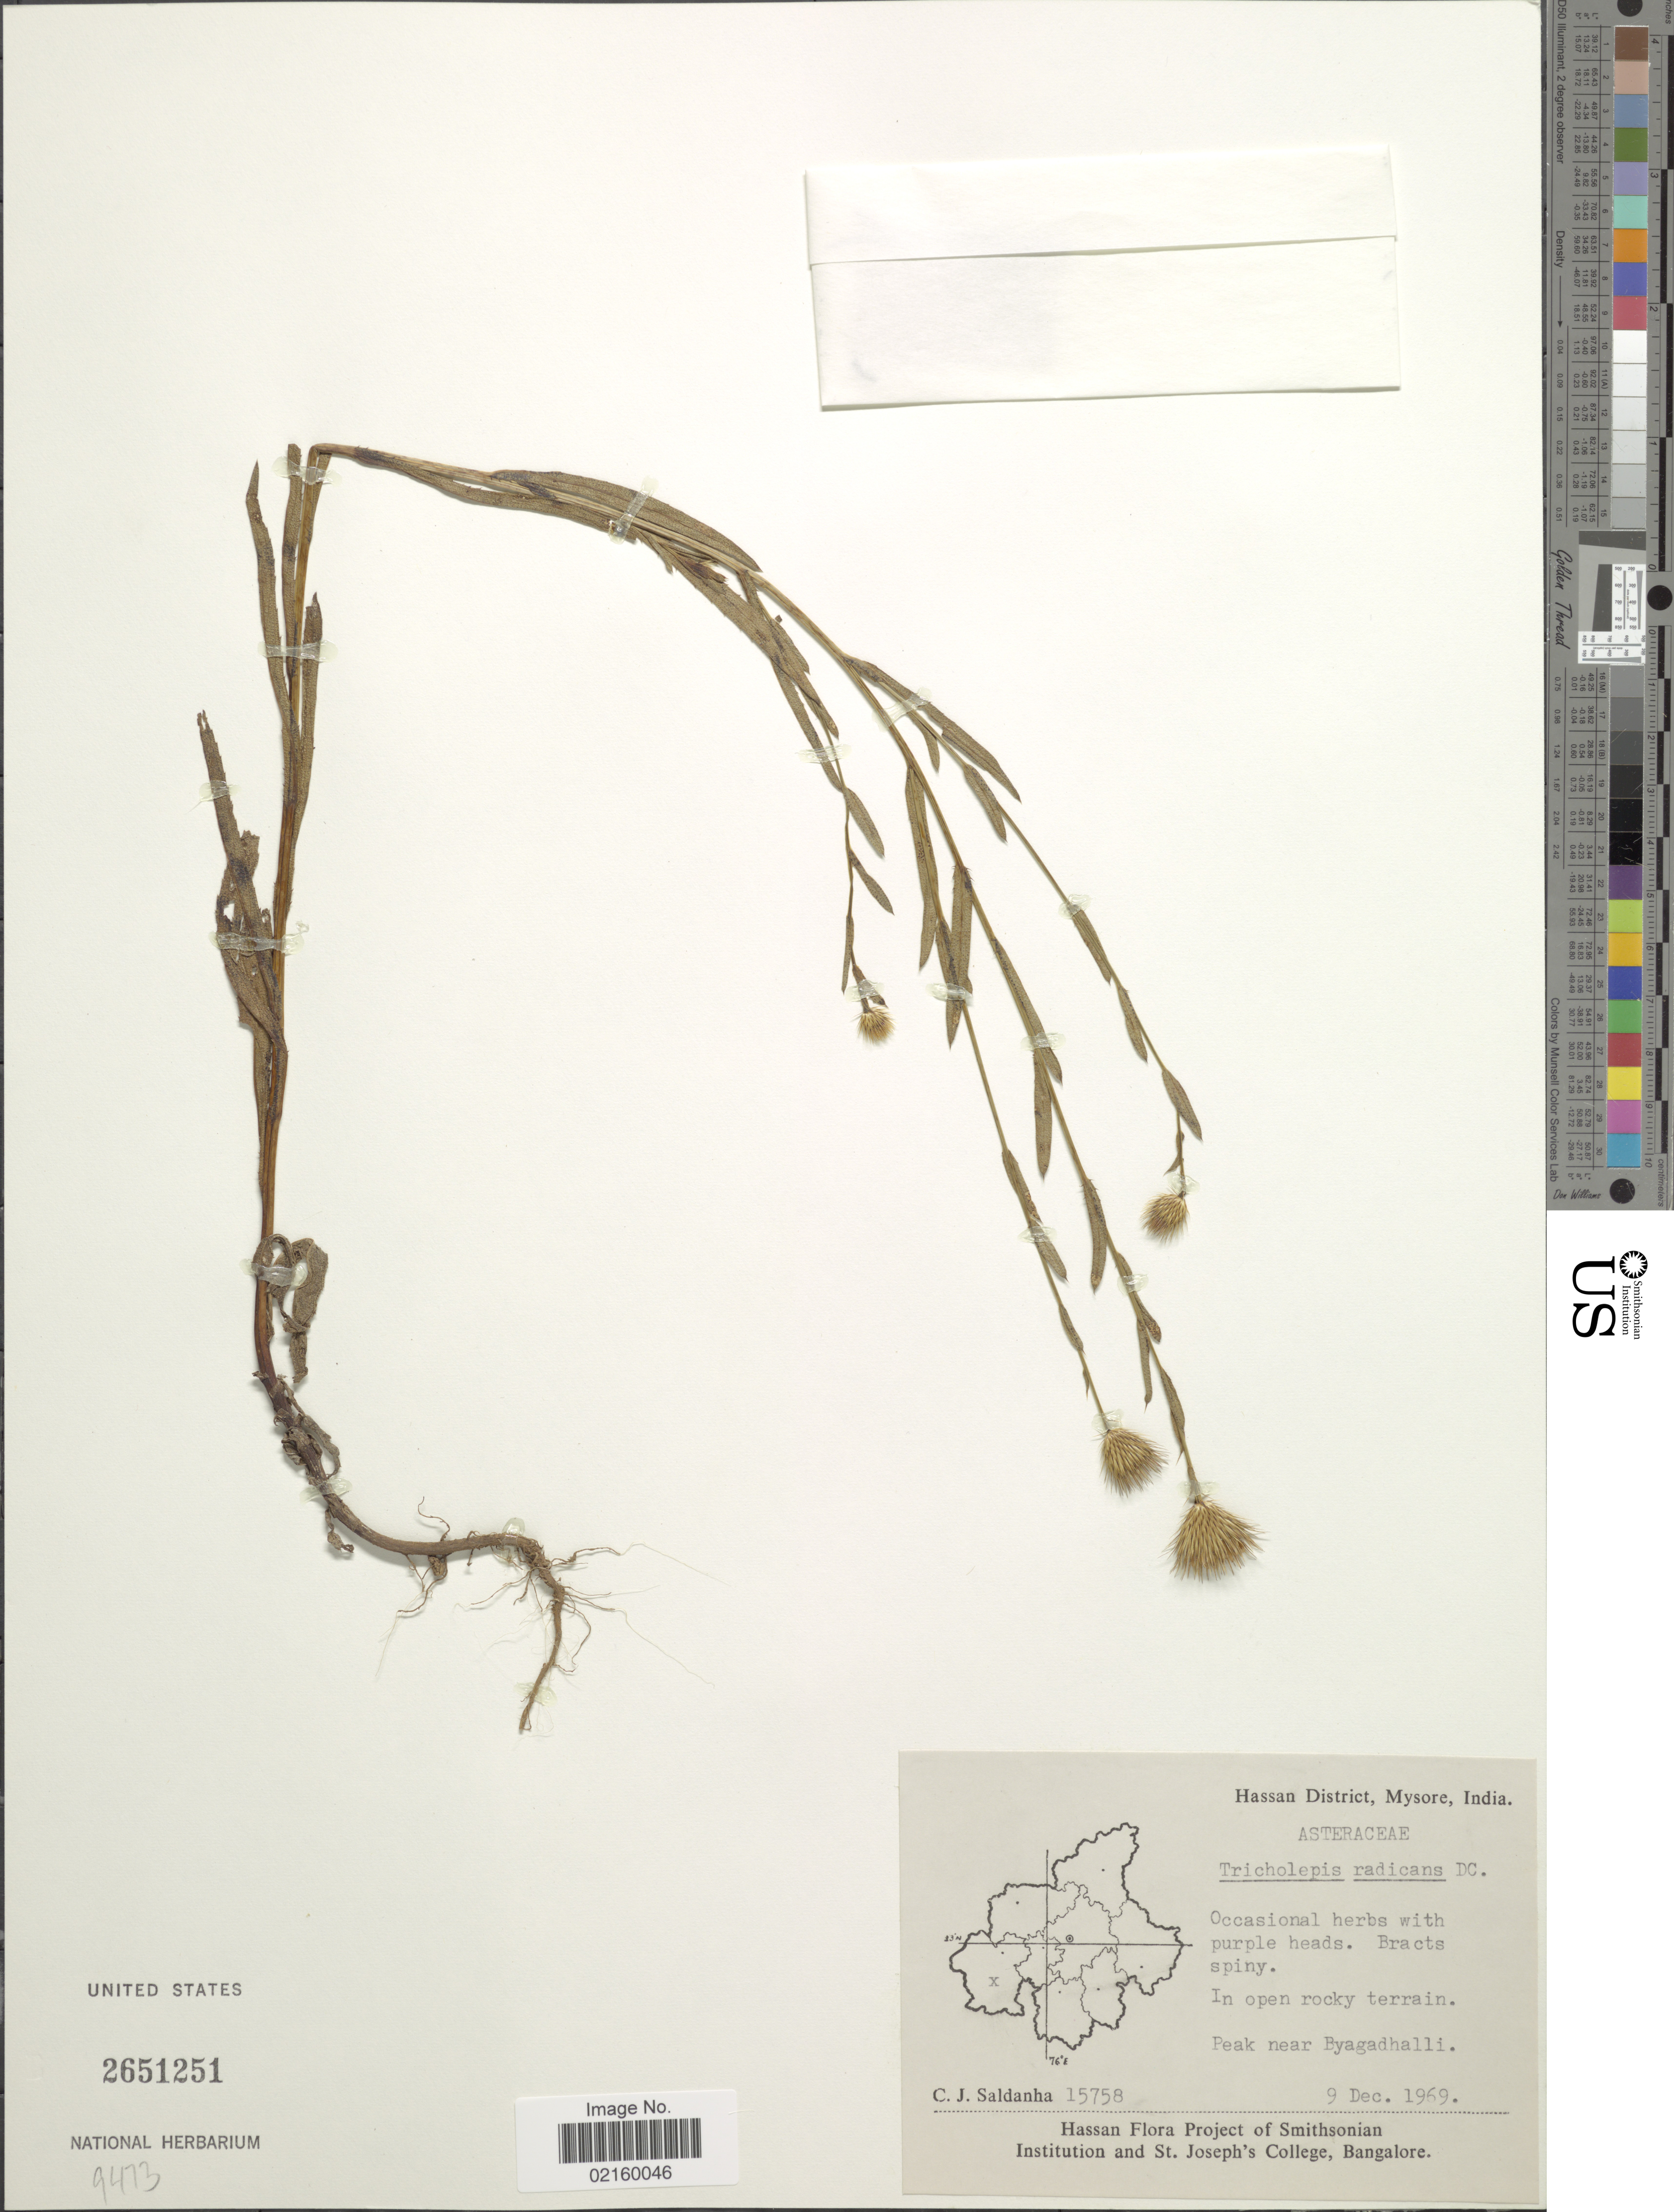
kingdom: Plantae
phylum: Tracheophyta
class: Magnoliopsida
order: Asterales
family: Asteraceae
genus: Tricholepis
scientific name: Tricholepis radicans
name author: DC.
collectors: C. J. Saldanha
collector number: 15758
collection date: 1969-12-09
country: India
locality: Hassan District, Mysore, peak near Byagadhalli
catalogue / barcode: US 2651251